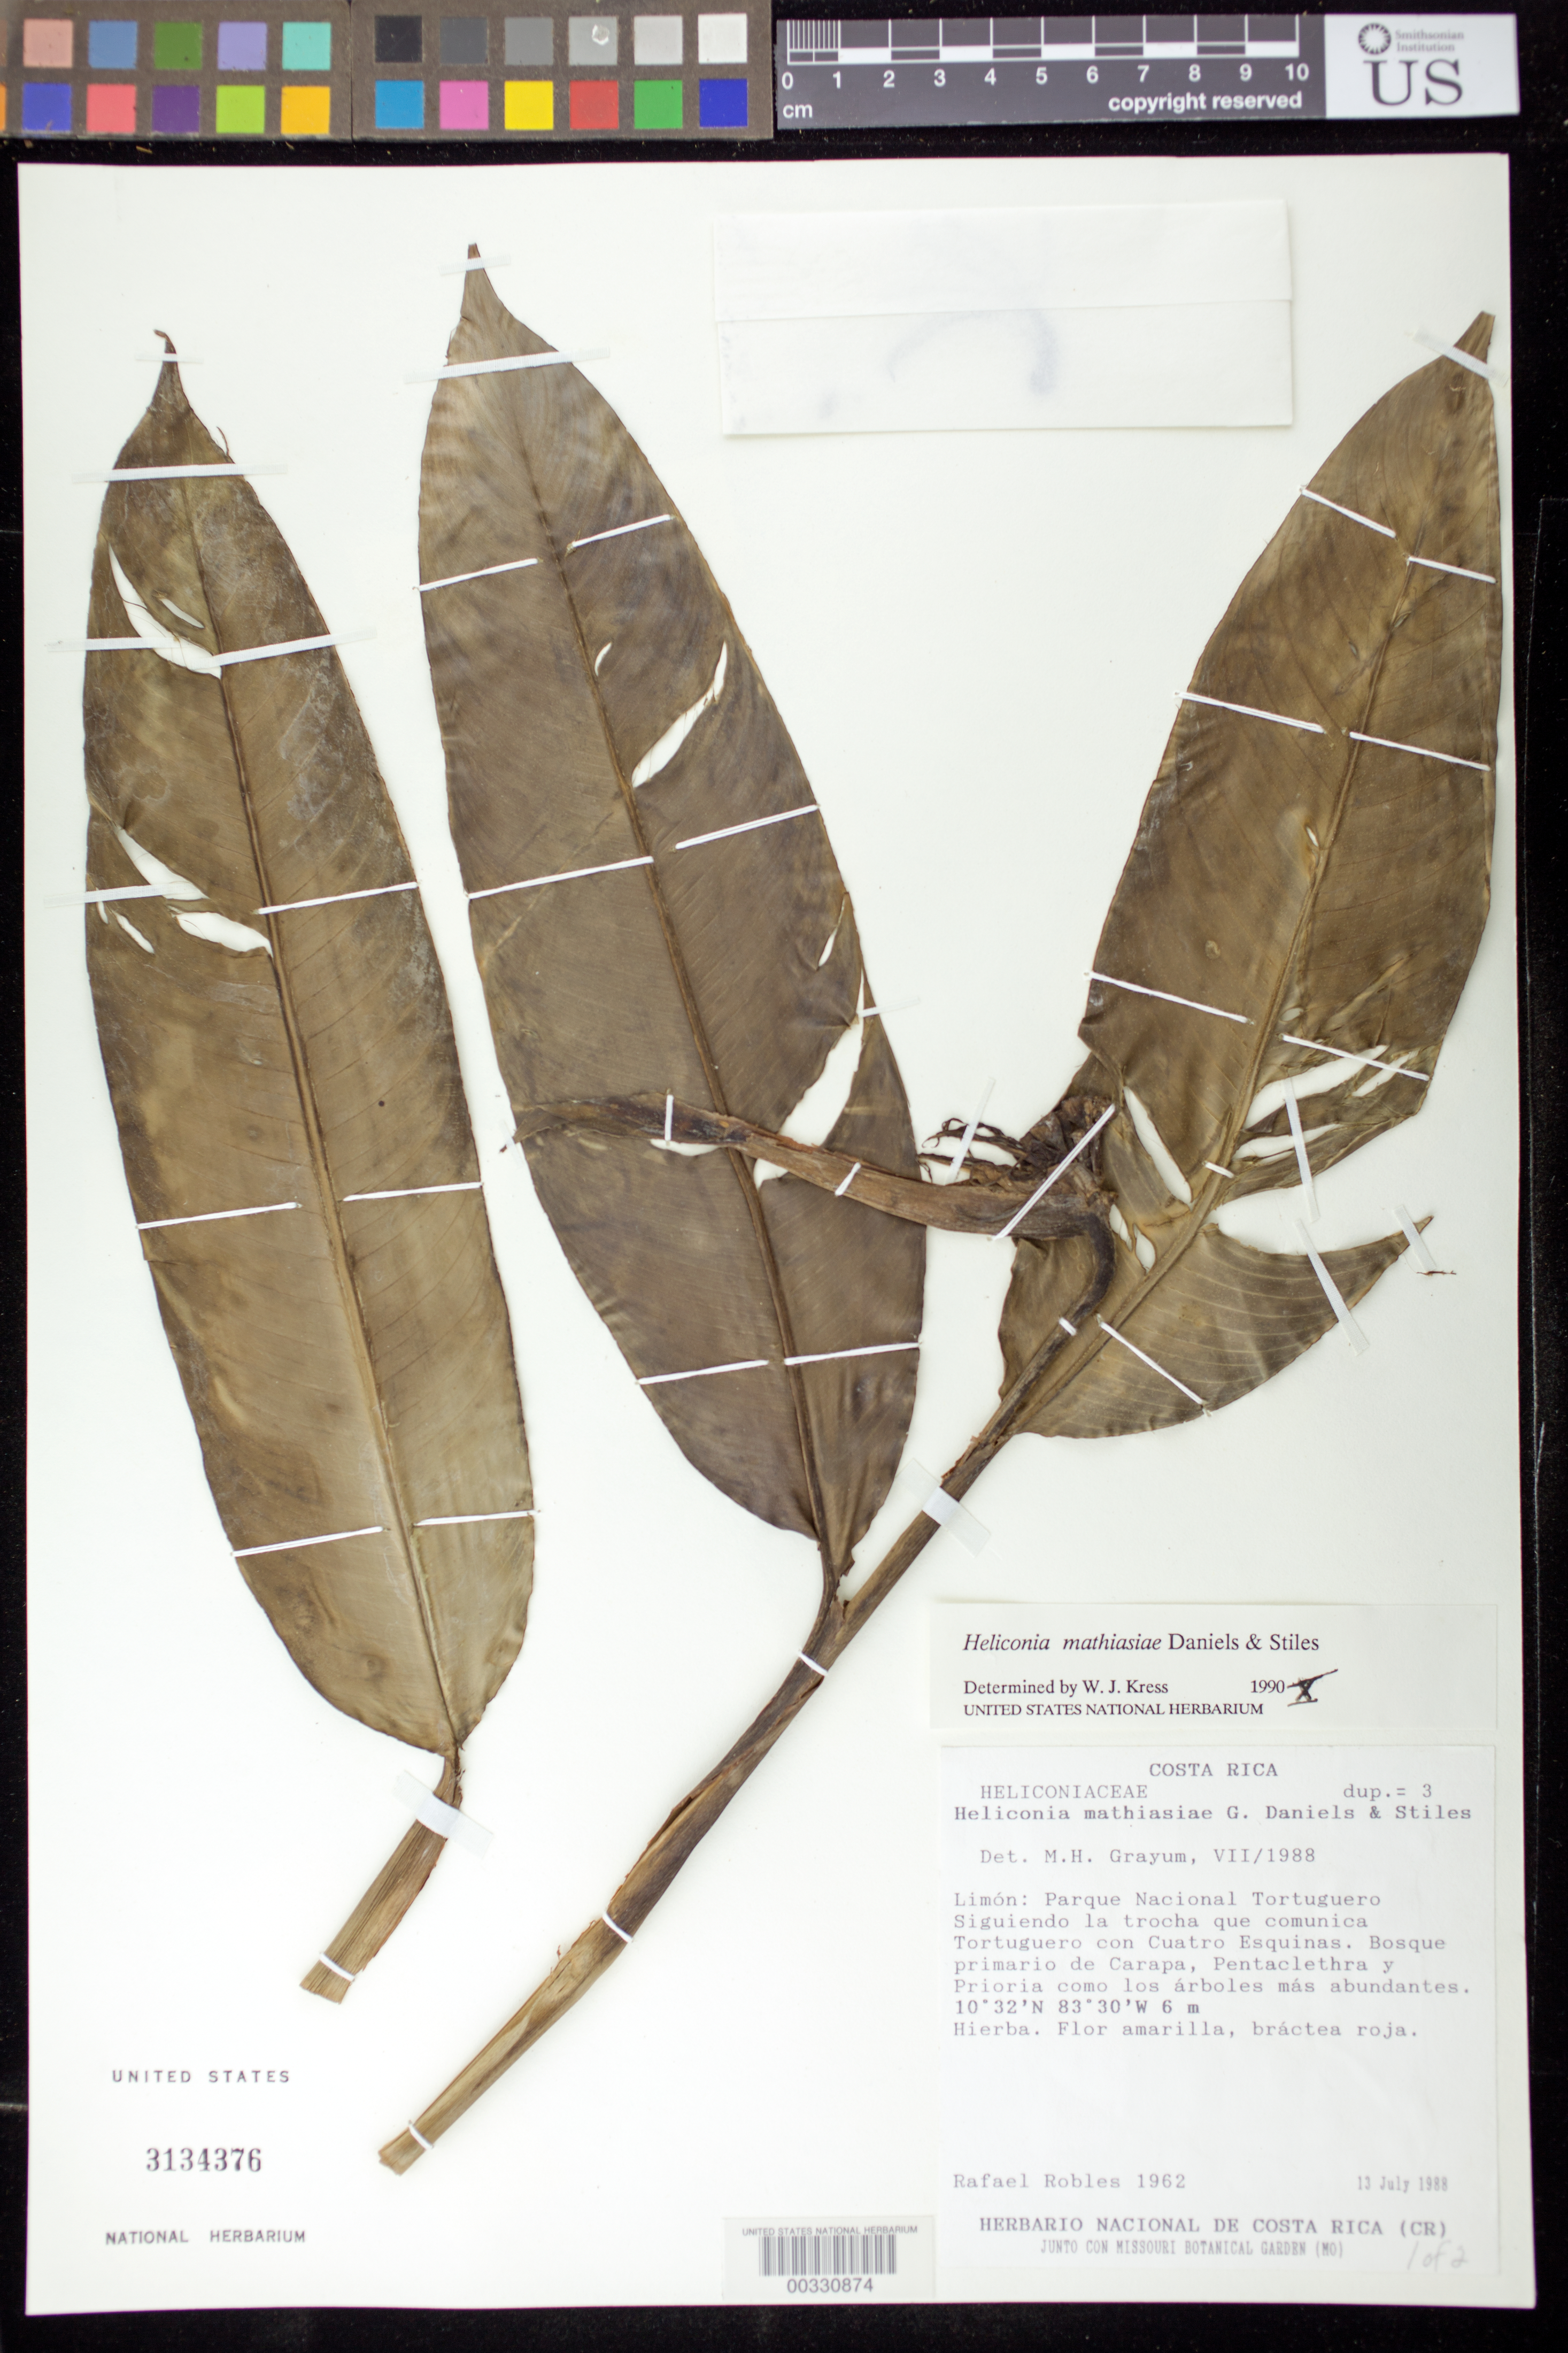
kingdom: Plantae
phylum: Tracheophyta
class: Liliopsida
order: Zingiberales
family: Heliconiaceae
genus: Heliconia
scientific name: Heliconia mathiasiae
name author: G.S. Daniels & F.G. Stiles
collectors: R. Robles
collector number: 1962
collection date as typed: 13 Jul 1988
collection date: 1988-07-13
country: Costa Rica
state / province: Limón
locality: Parque nacional tortuguero siguiendo trail to tortuguero with cuatro esquinas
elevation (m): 6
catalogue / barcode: US 3134376